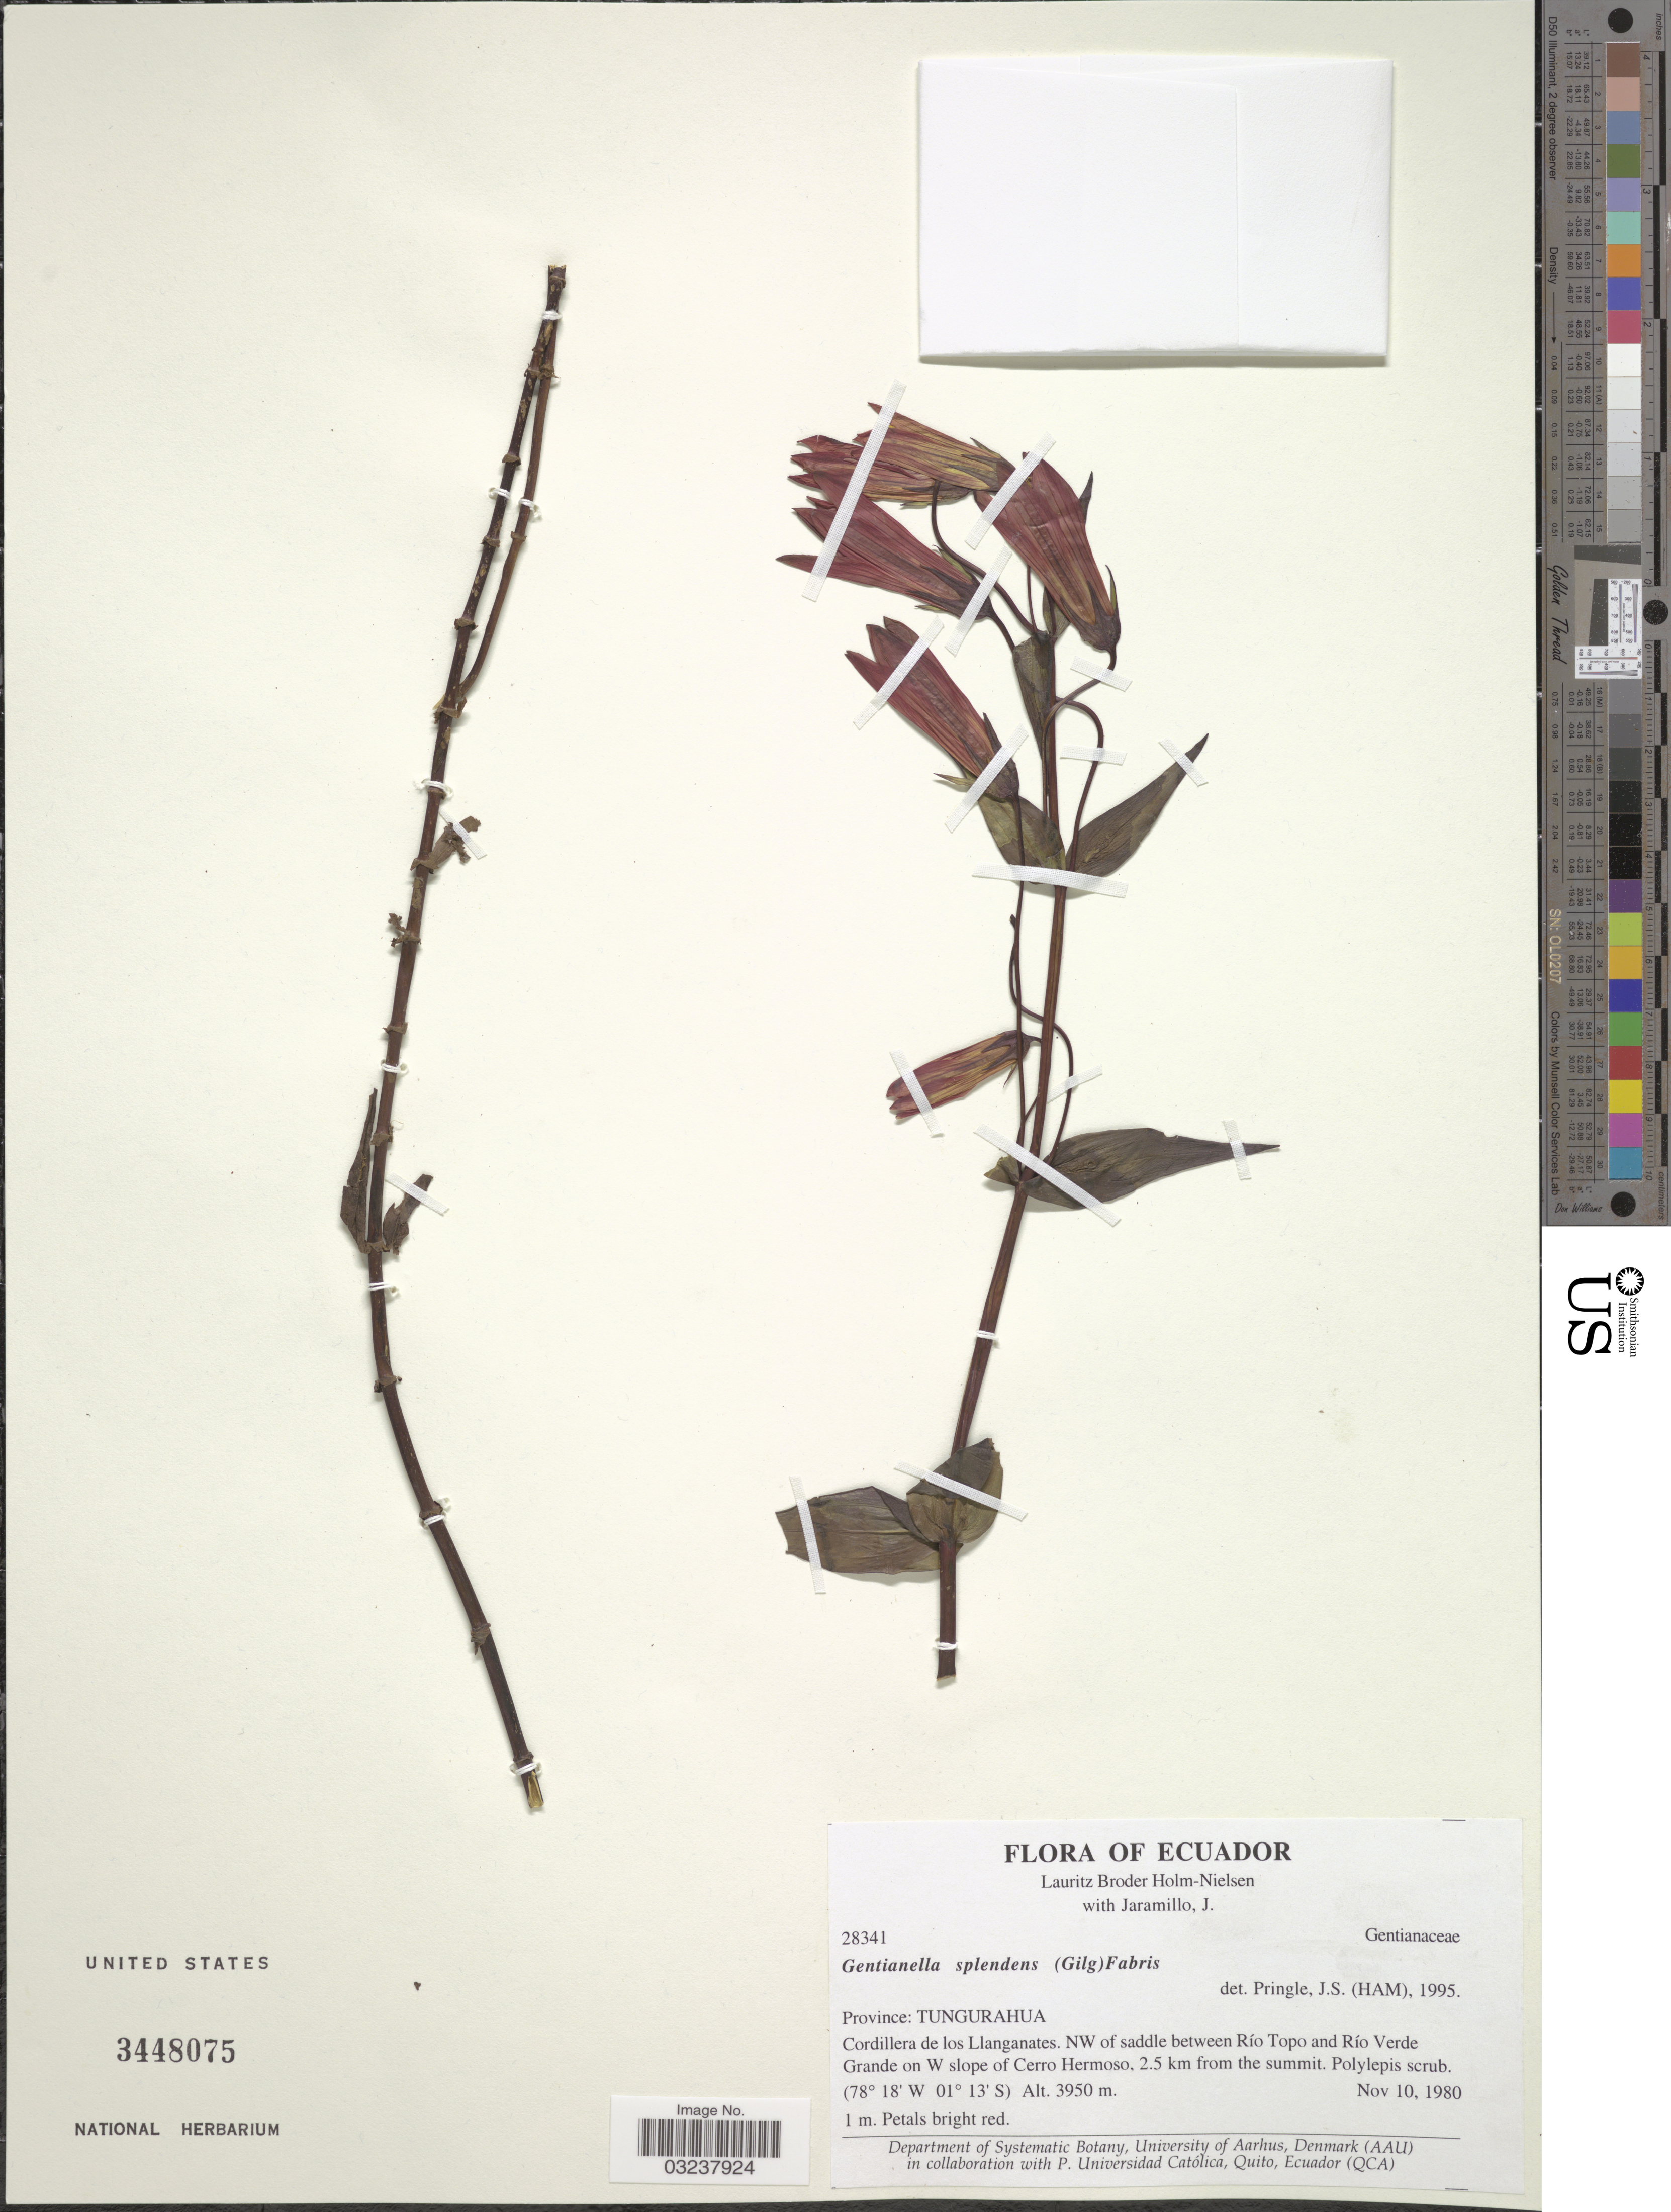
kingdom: Plantae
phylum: Tracheophyta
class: Magnoliopsida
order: Gentianales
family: Gentianaceae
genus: Gentianella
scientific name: Gentianella splendens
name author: (Gilg) Fabris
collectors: L. B. Holm-Nielsen & J. Jaramillo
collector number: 28341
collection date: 1980-11-10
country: Ecuador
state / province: Tungurahua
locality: Cordillera de los Llanganates. NW of Saddle between Río Topo and Río Verde Grande on W slope of Cerro Hermoso, 2.5 km from the summit.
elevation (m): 3950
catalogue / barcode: US 3448075